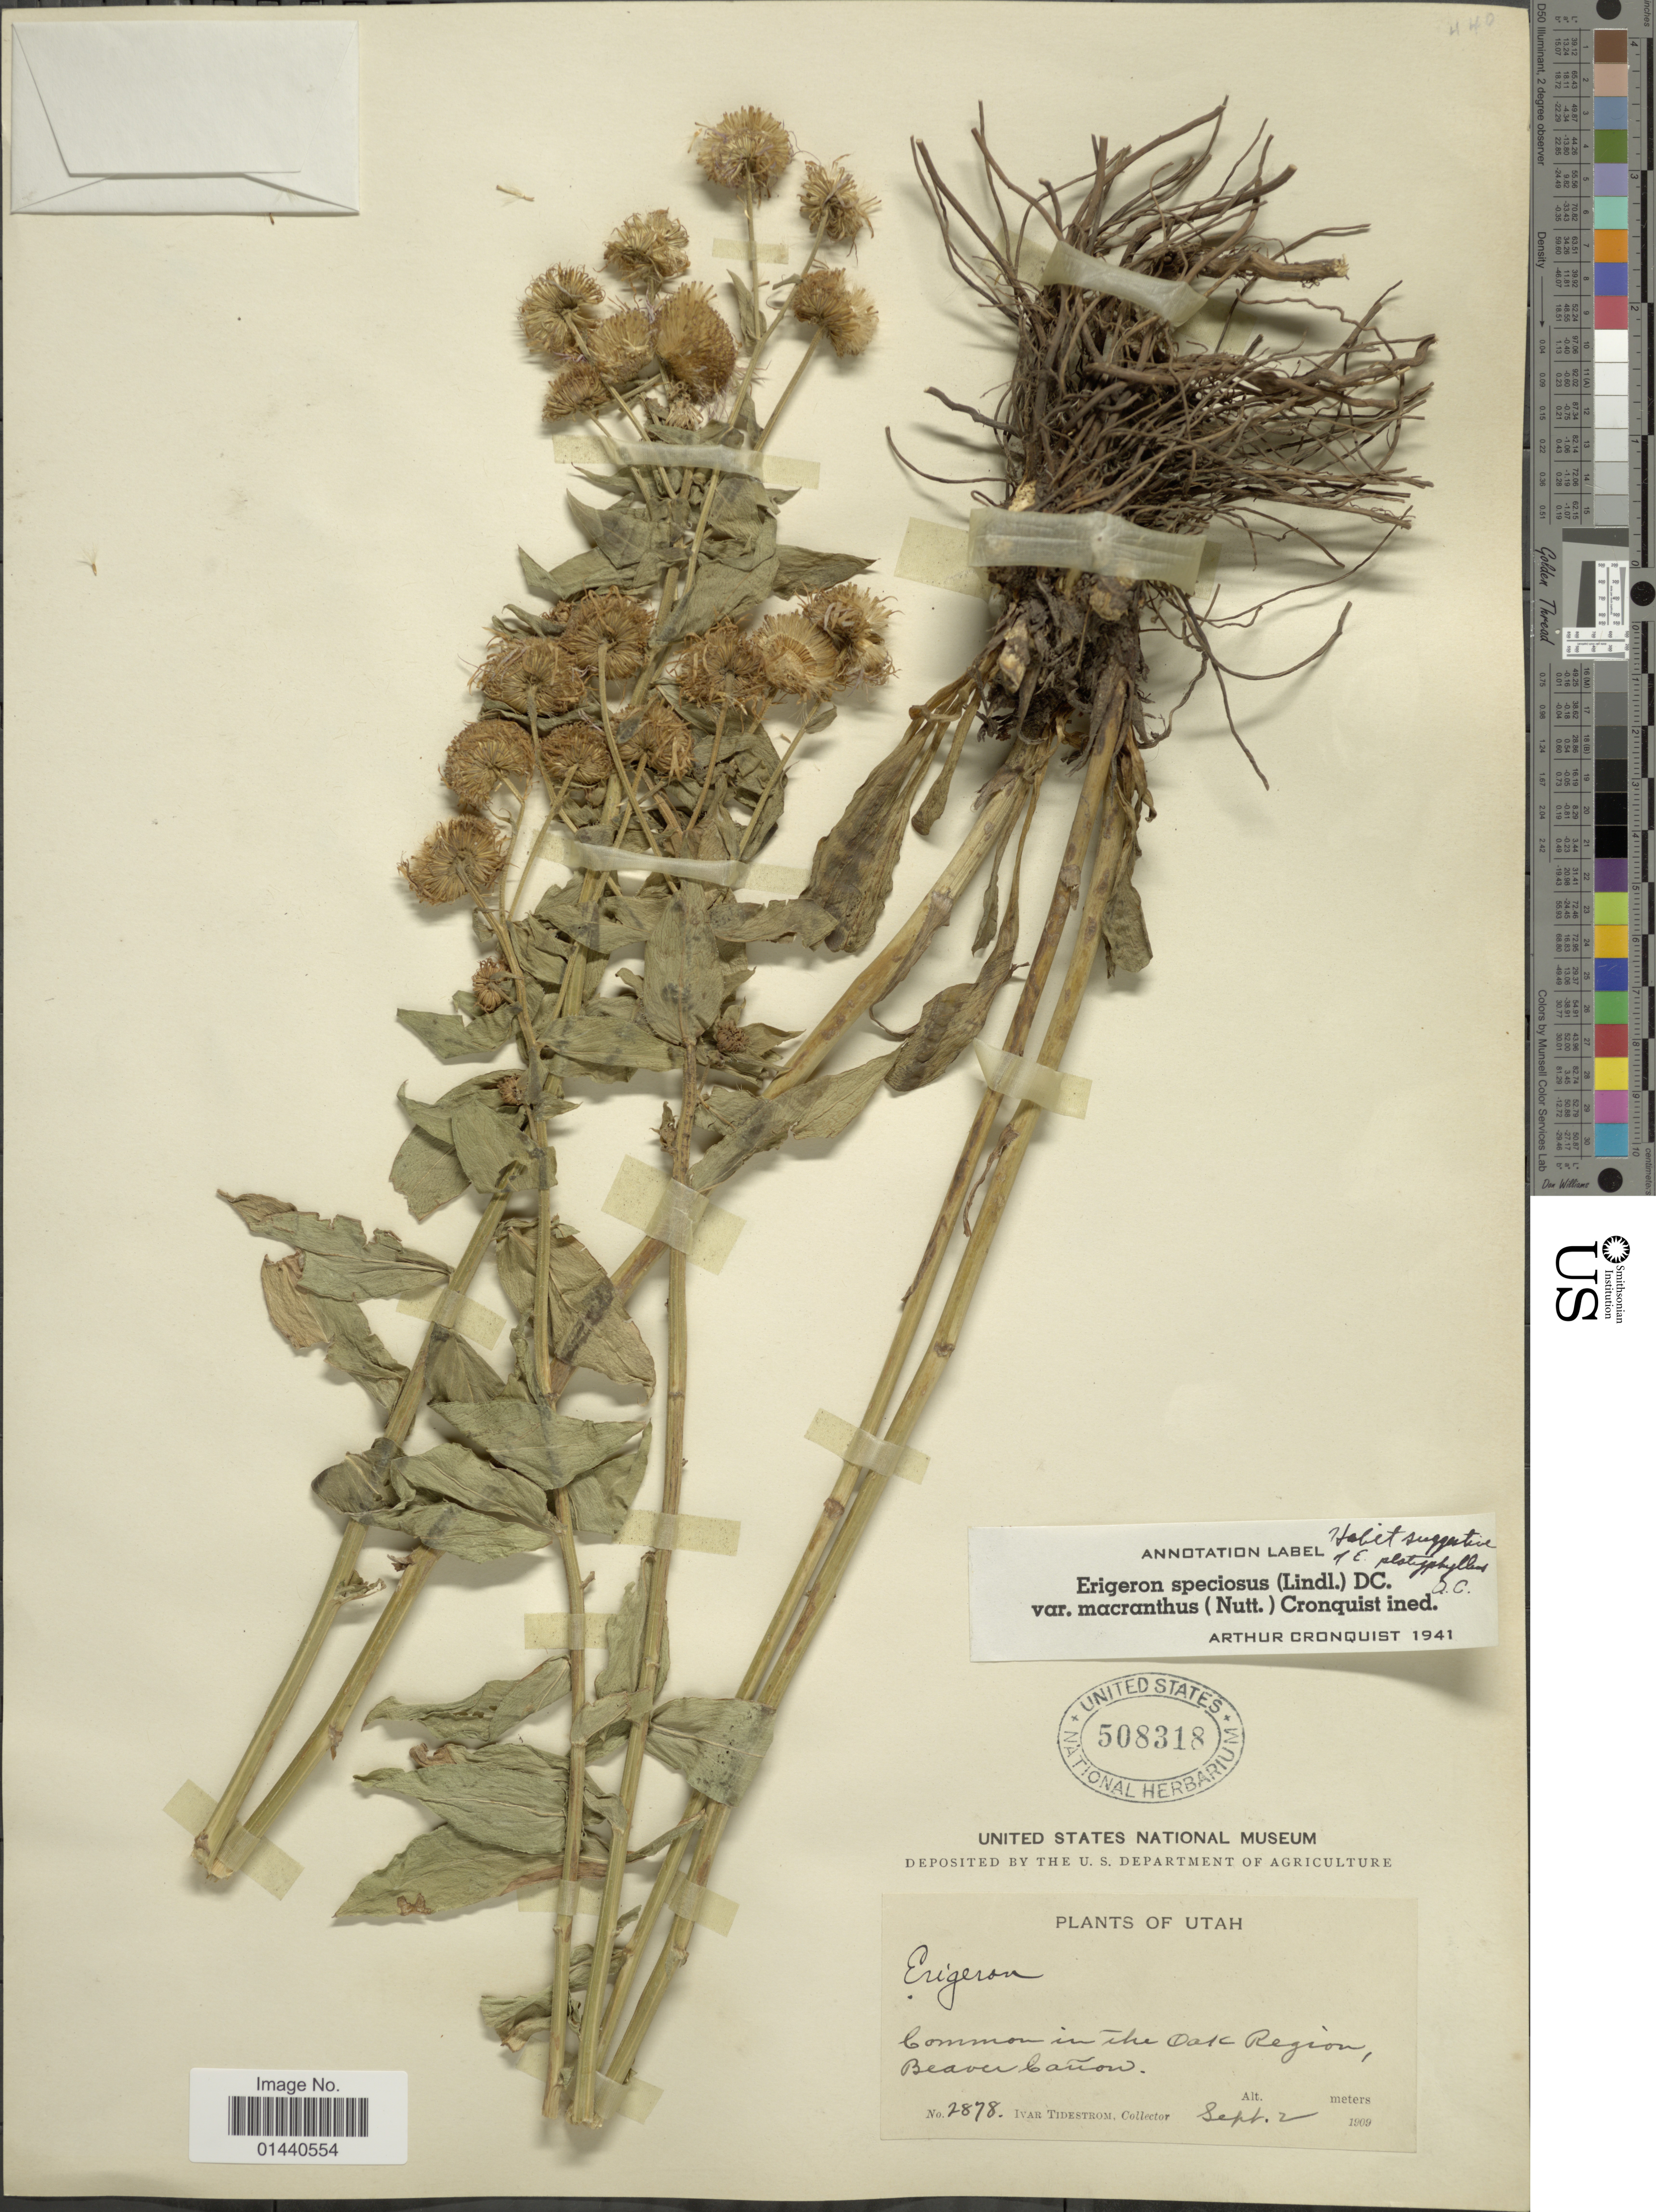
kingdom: Plantae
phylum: Tracheophyta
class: Magnoliopsida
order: Asterales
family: Asteraceae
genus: Erigeron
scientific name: Erigeron speciosus var. macranthus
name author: (Nutt.) Cronq.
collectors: I. F. Tidestrom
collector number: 2878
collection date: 1909-09-02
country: United States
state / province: Utah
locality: In the Oak Region, Beaver Canon.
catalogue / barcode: US 508318